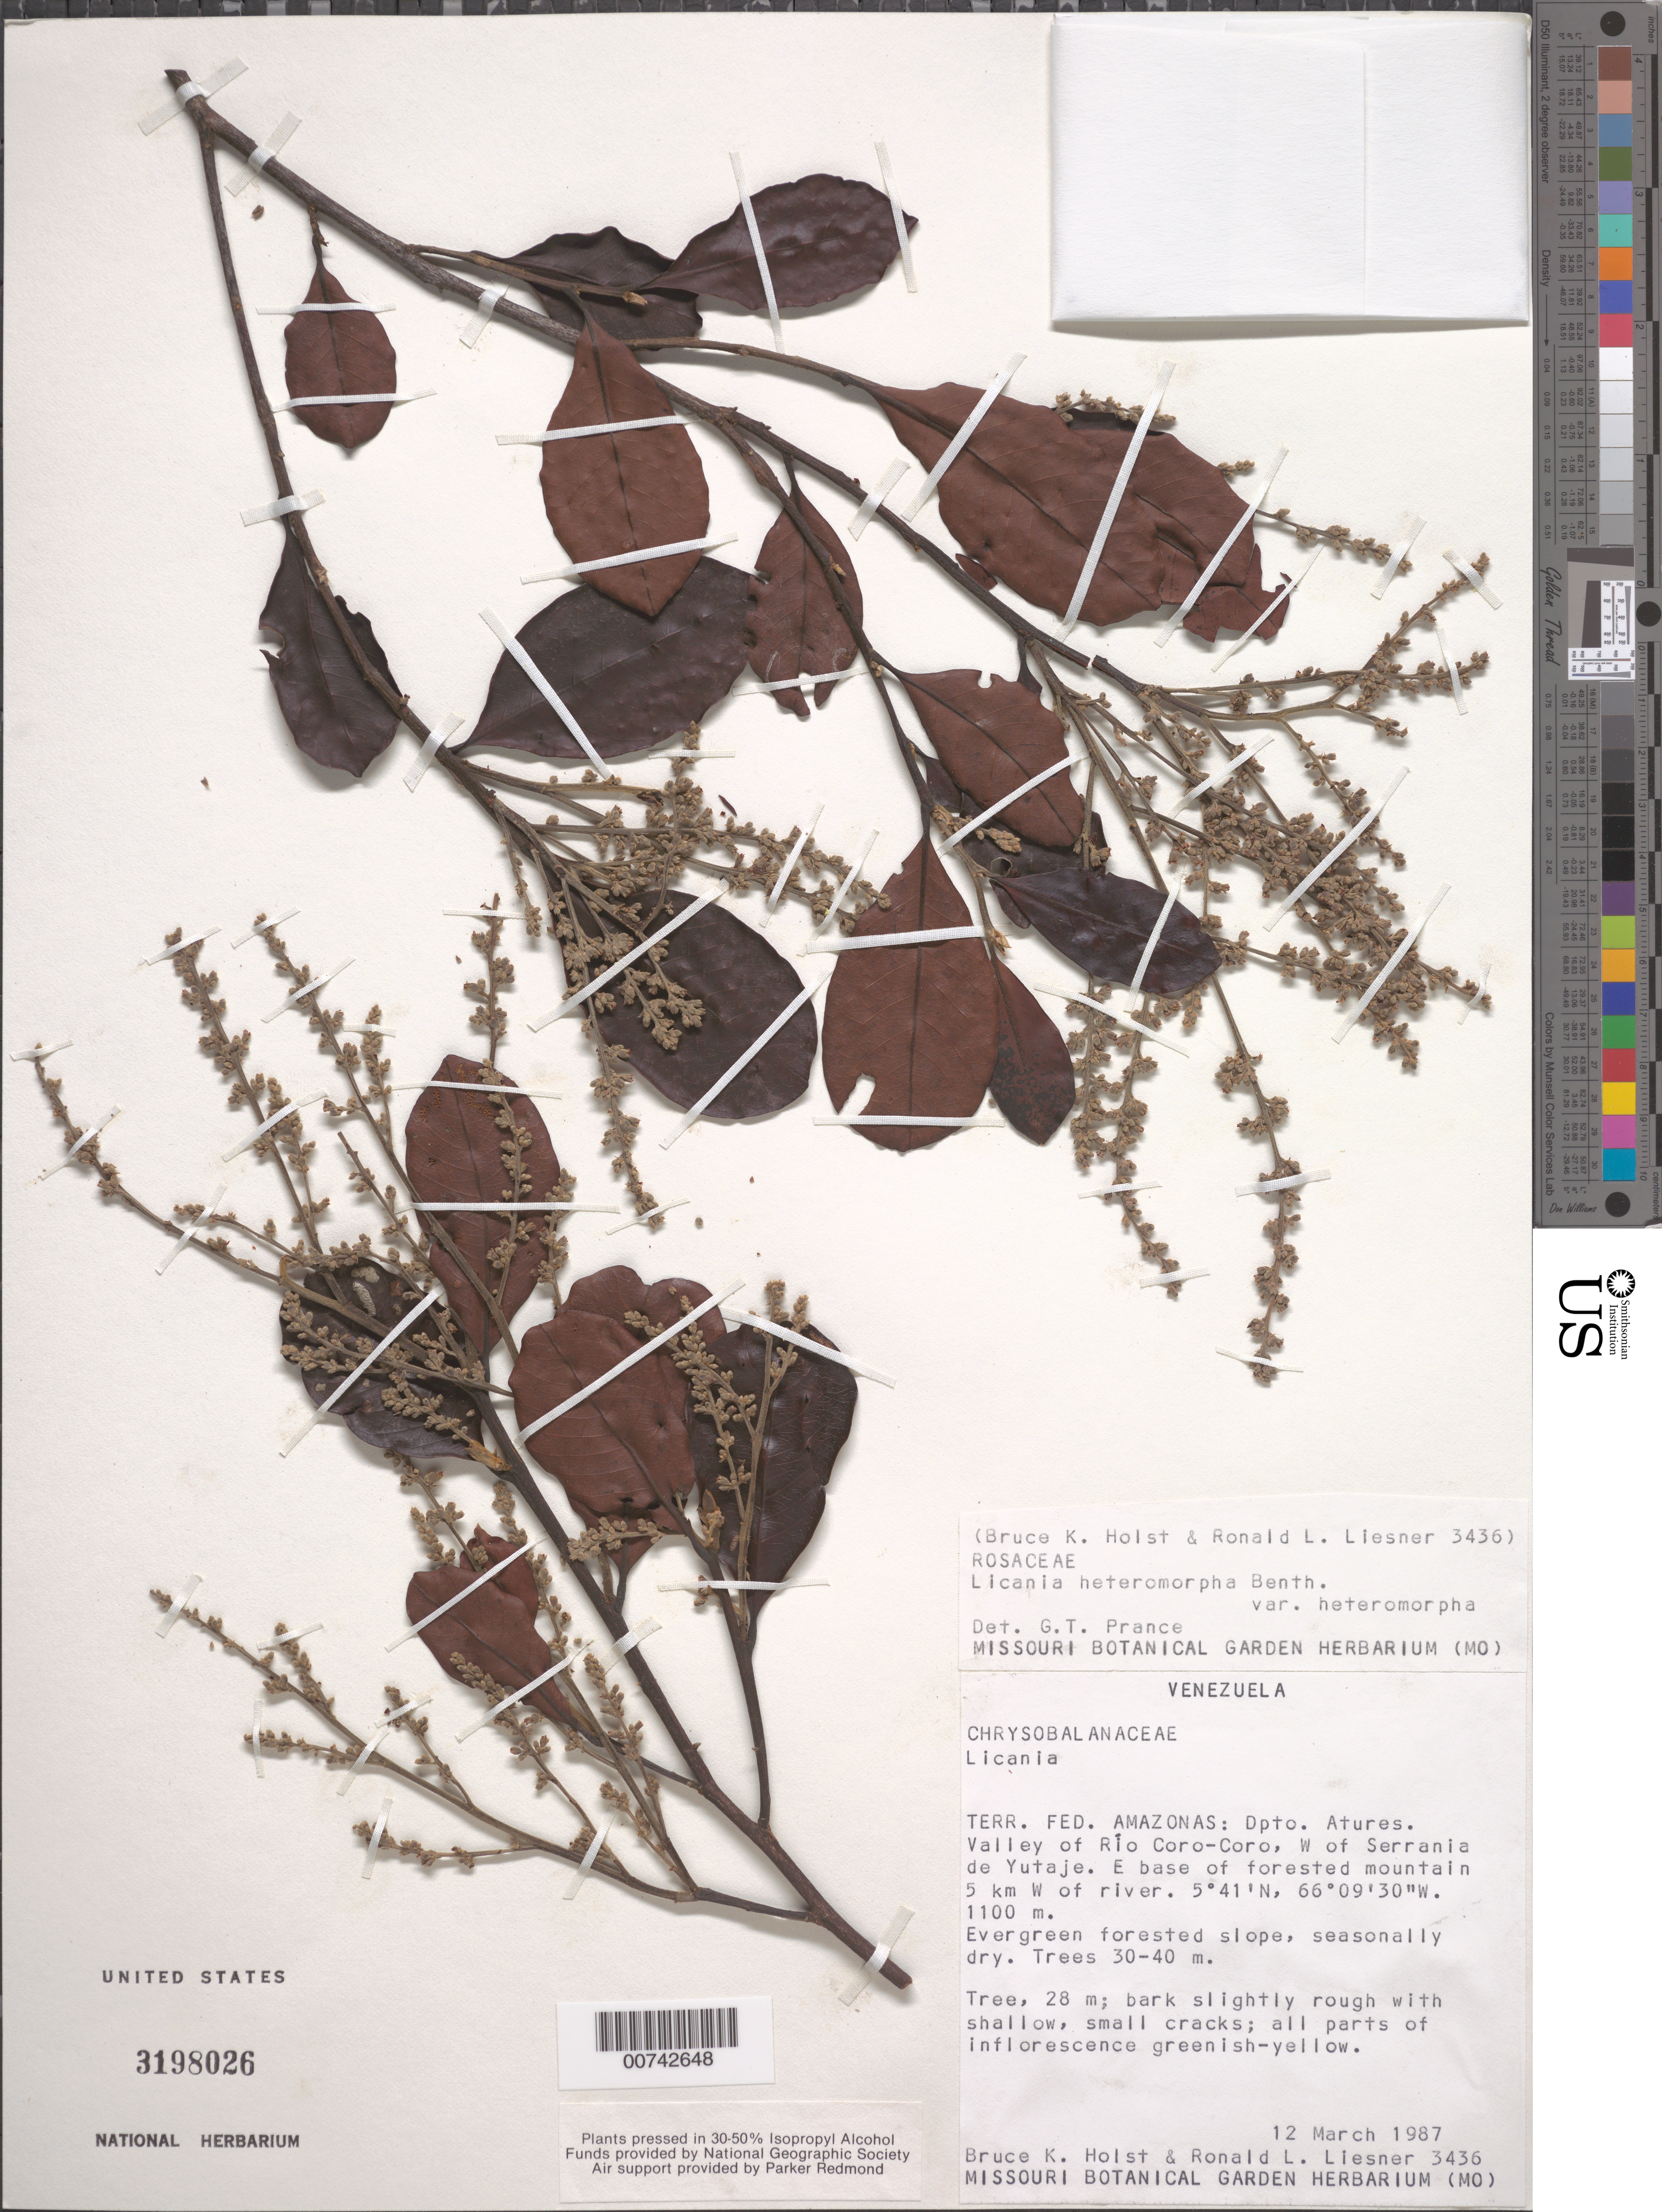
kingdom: Plantae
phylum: Tracheophyta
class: Magnoliopsida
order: Malpighiales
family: Chrysobalanaceae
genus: Hymenopus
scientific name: Hymenopus heteromorphus var. heteromorphus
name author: (Benth.) Sothers & Prance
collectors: B. Holst & R. L. Liesner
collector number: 3436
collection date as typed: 12-Mar-87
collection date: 1987-03-12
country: Venezuela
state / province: Amazonas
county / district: Atures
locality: Río Coro-Coro valley, W of Serrania de Yutajé; E base of mountain 5 km W of river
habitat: Evergreen forested slope, seasonally dry, trees 30-40 m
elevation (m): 1100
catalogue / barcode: US 3198026